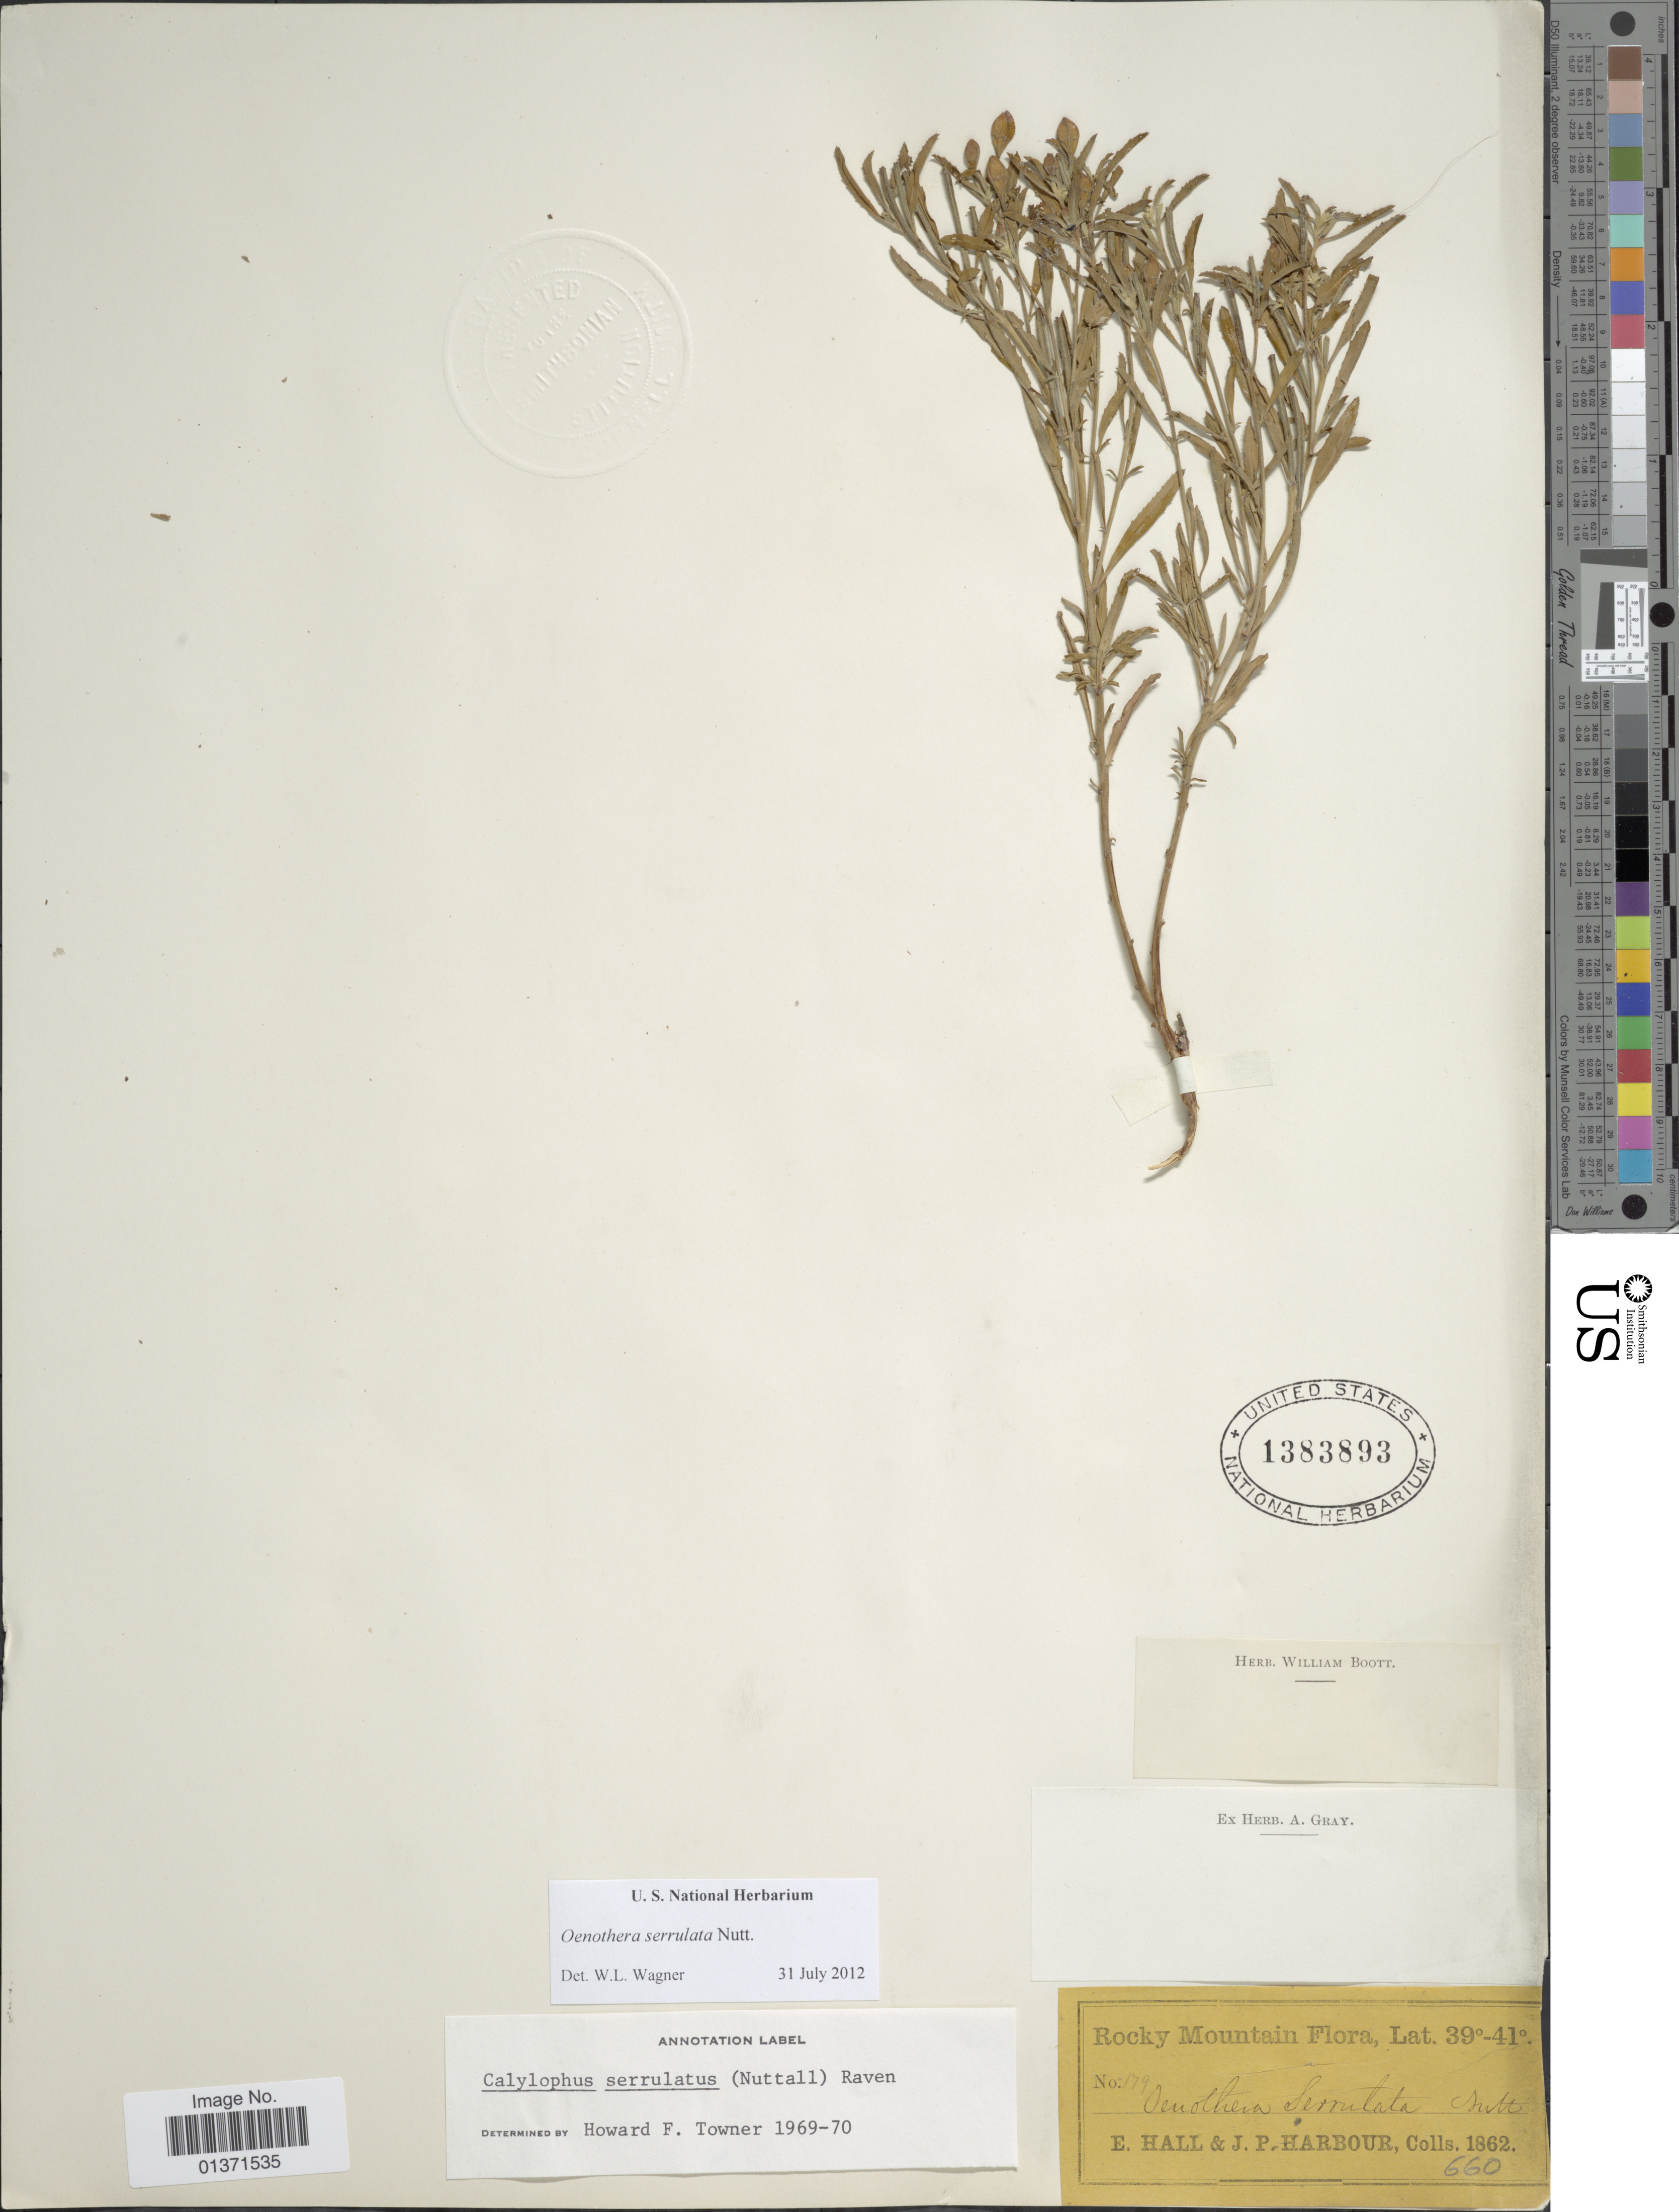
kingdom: Plantae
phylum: Tracheophyta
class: Magnoliopsida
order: Myrtales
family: Onagraceae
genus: Oenothera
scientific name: Oenothera serrulata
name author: Nutt.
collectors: E. Hall & J. Harbour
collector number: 179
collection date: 1862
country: United States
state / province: Colorado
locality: Rocky Mtns. Flora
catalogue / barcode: US 1383893